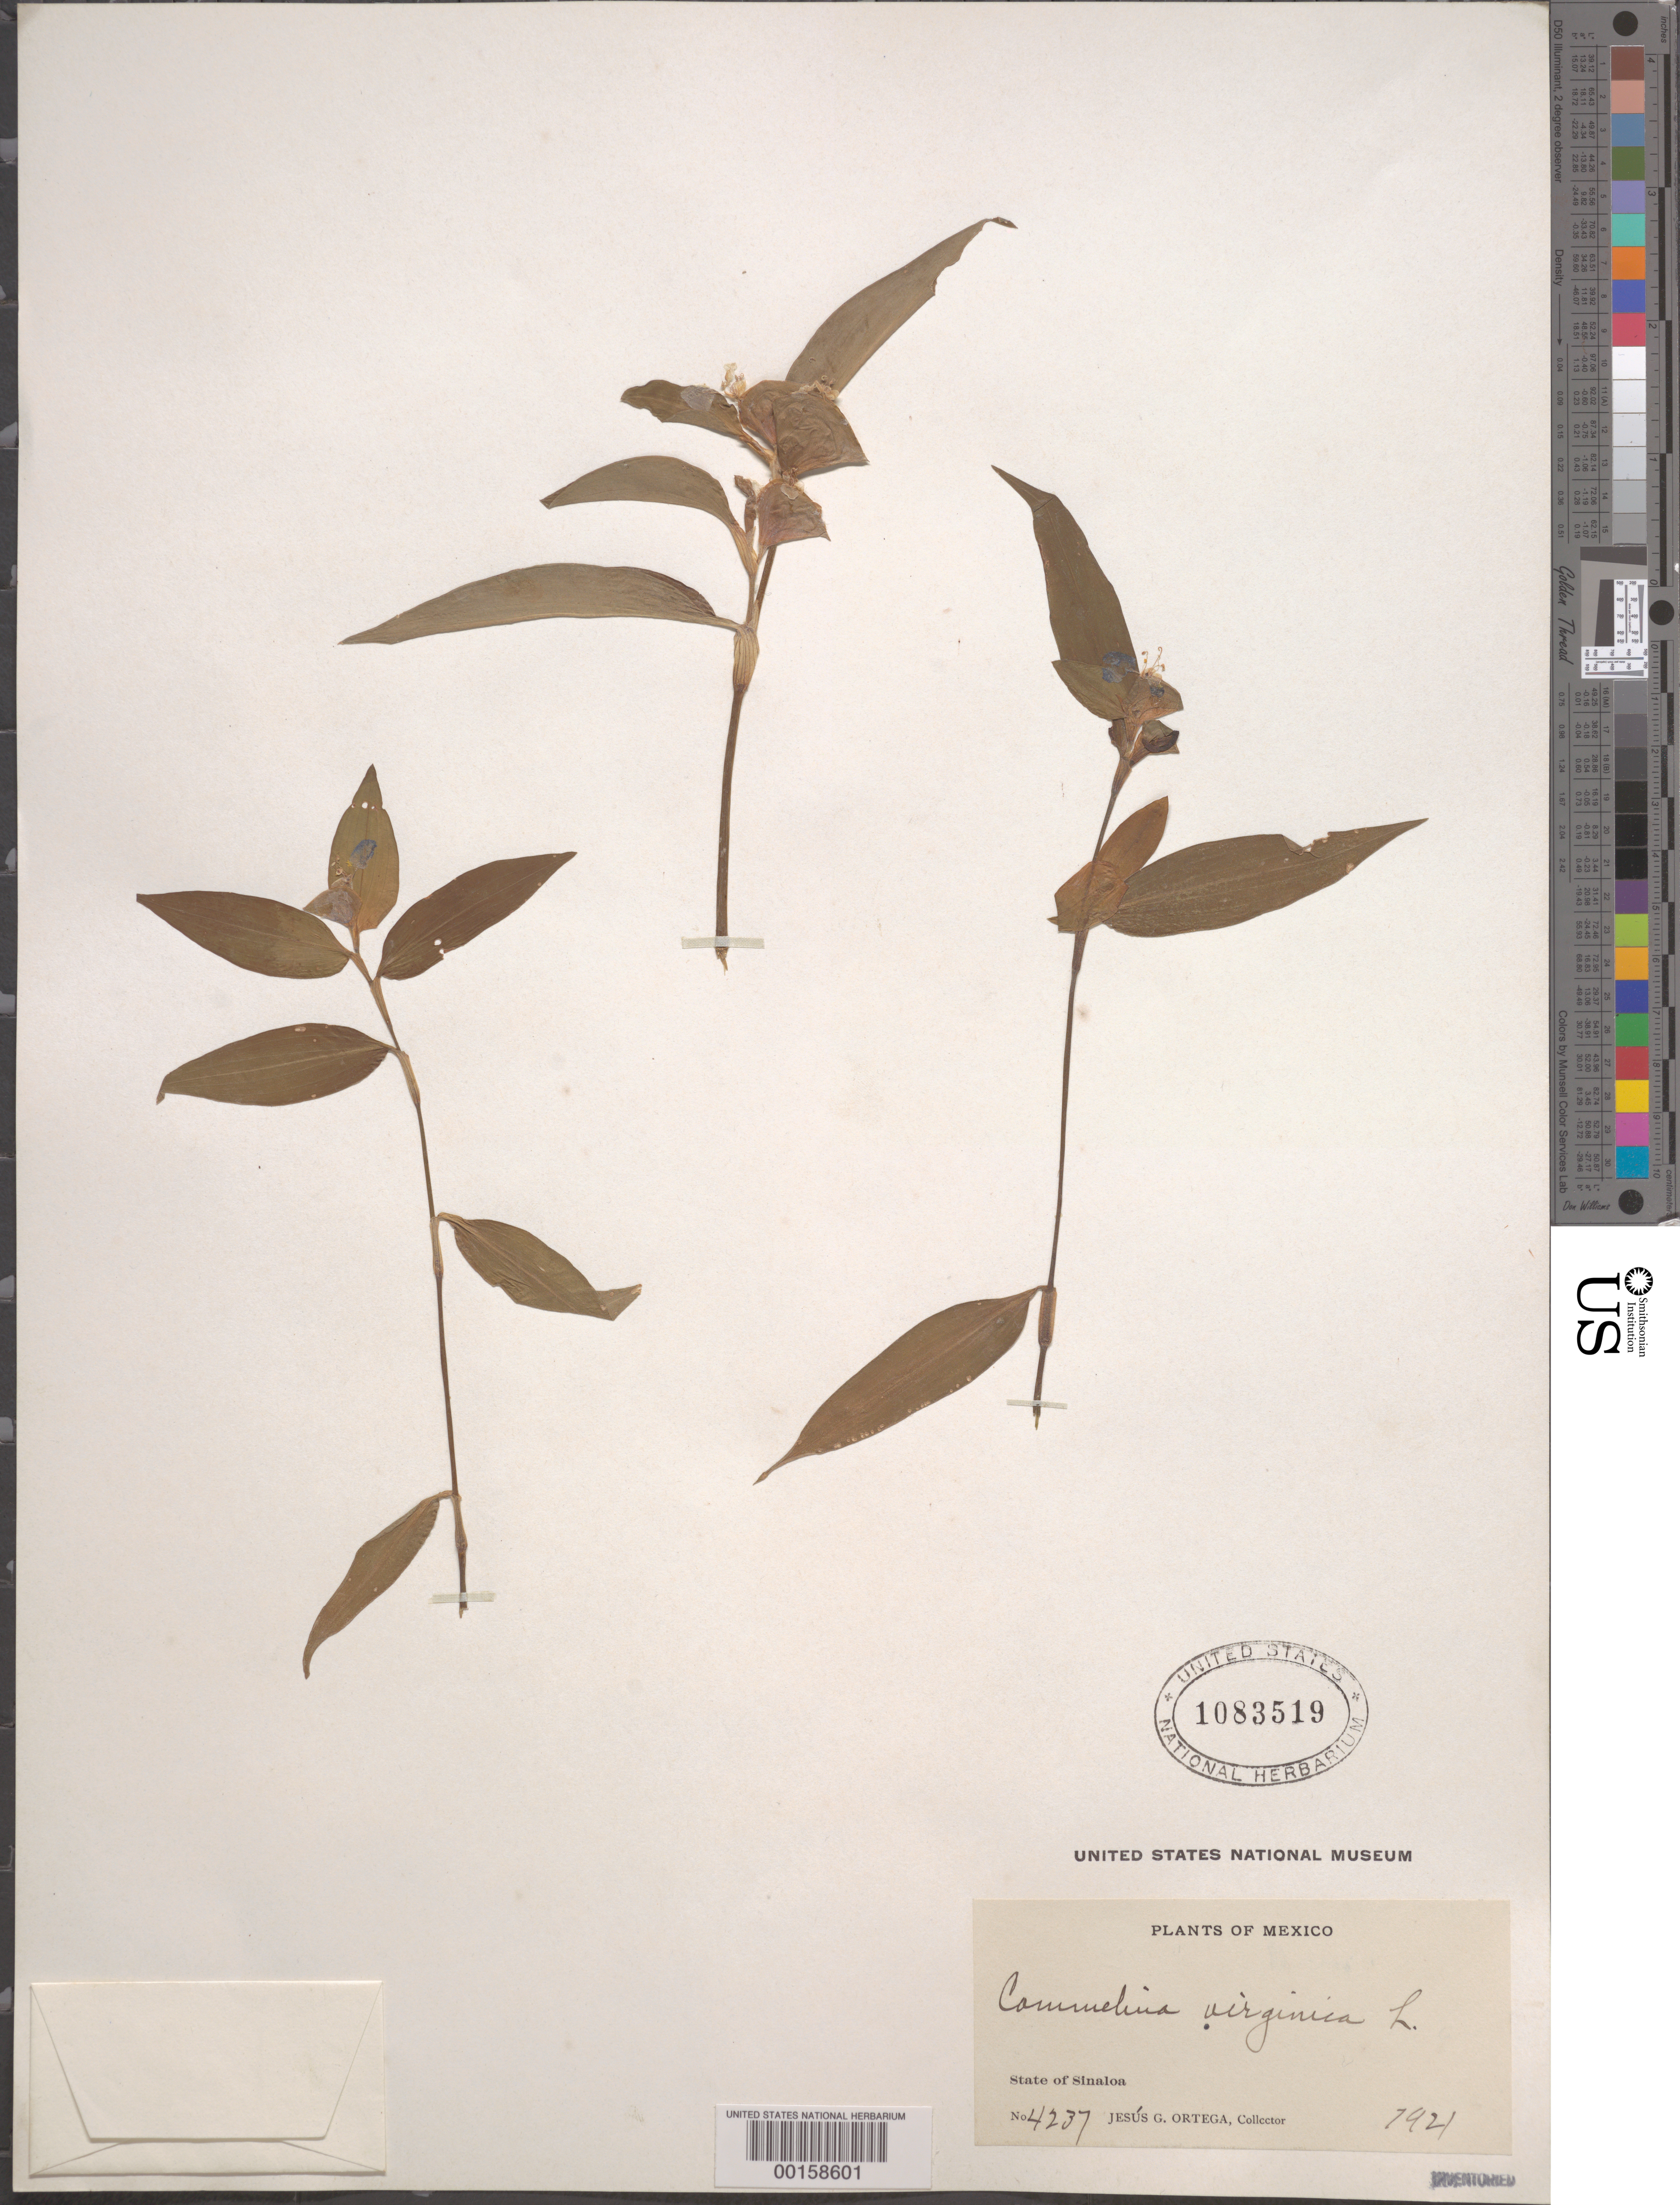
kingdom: Plantae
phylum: Tracheophyta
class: Liliopsida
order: Commelinales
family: Commelinaceae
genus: Commelina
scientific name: Commelina erecta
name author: L.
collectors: J. Ortega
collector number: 4237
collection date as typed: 1921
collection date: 1921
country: Mexico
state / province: Sinaloa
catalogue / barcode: US 1083519